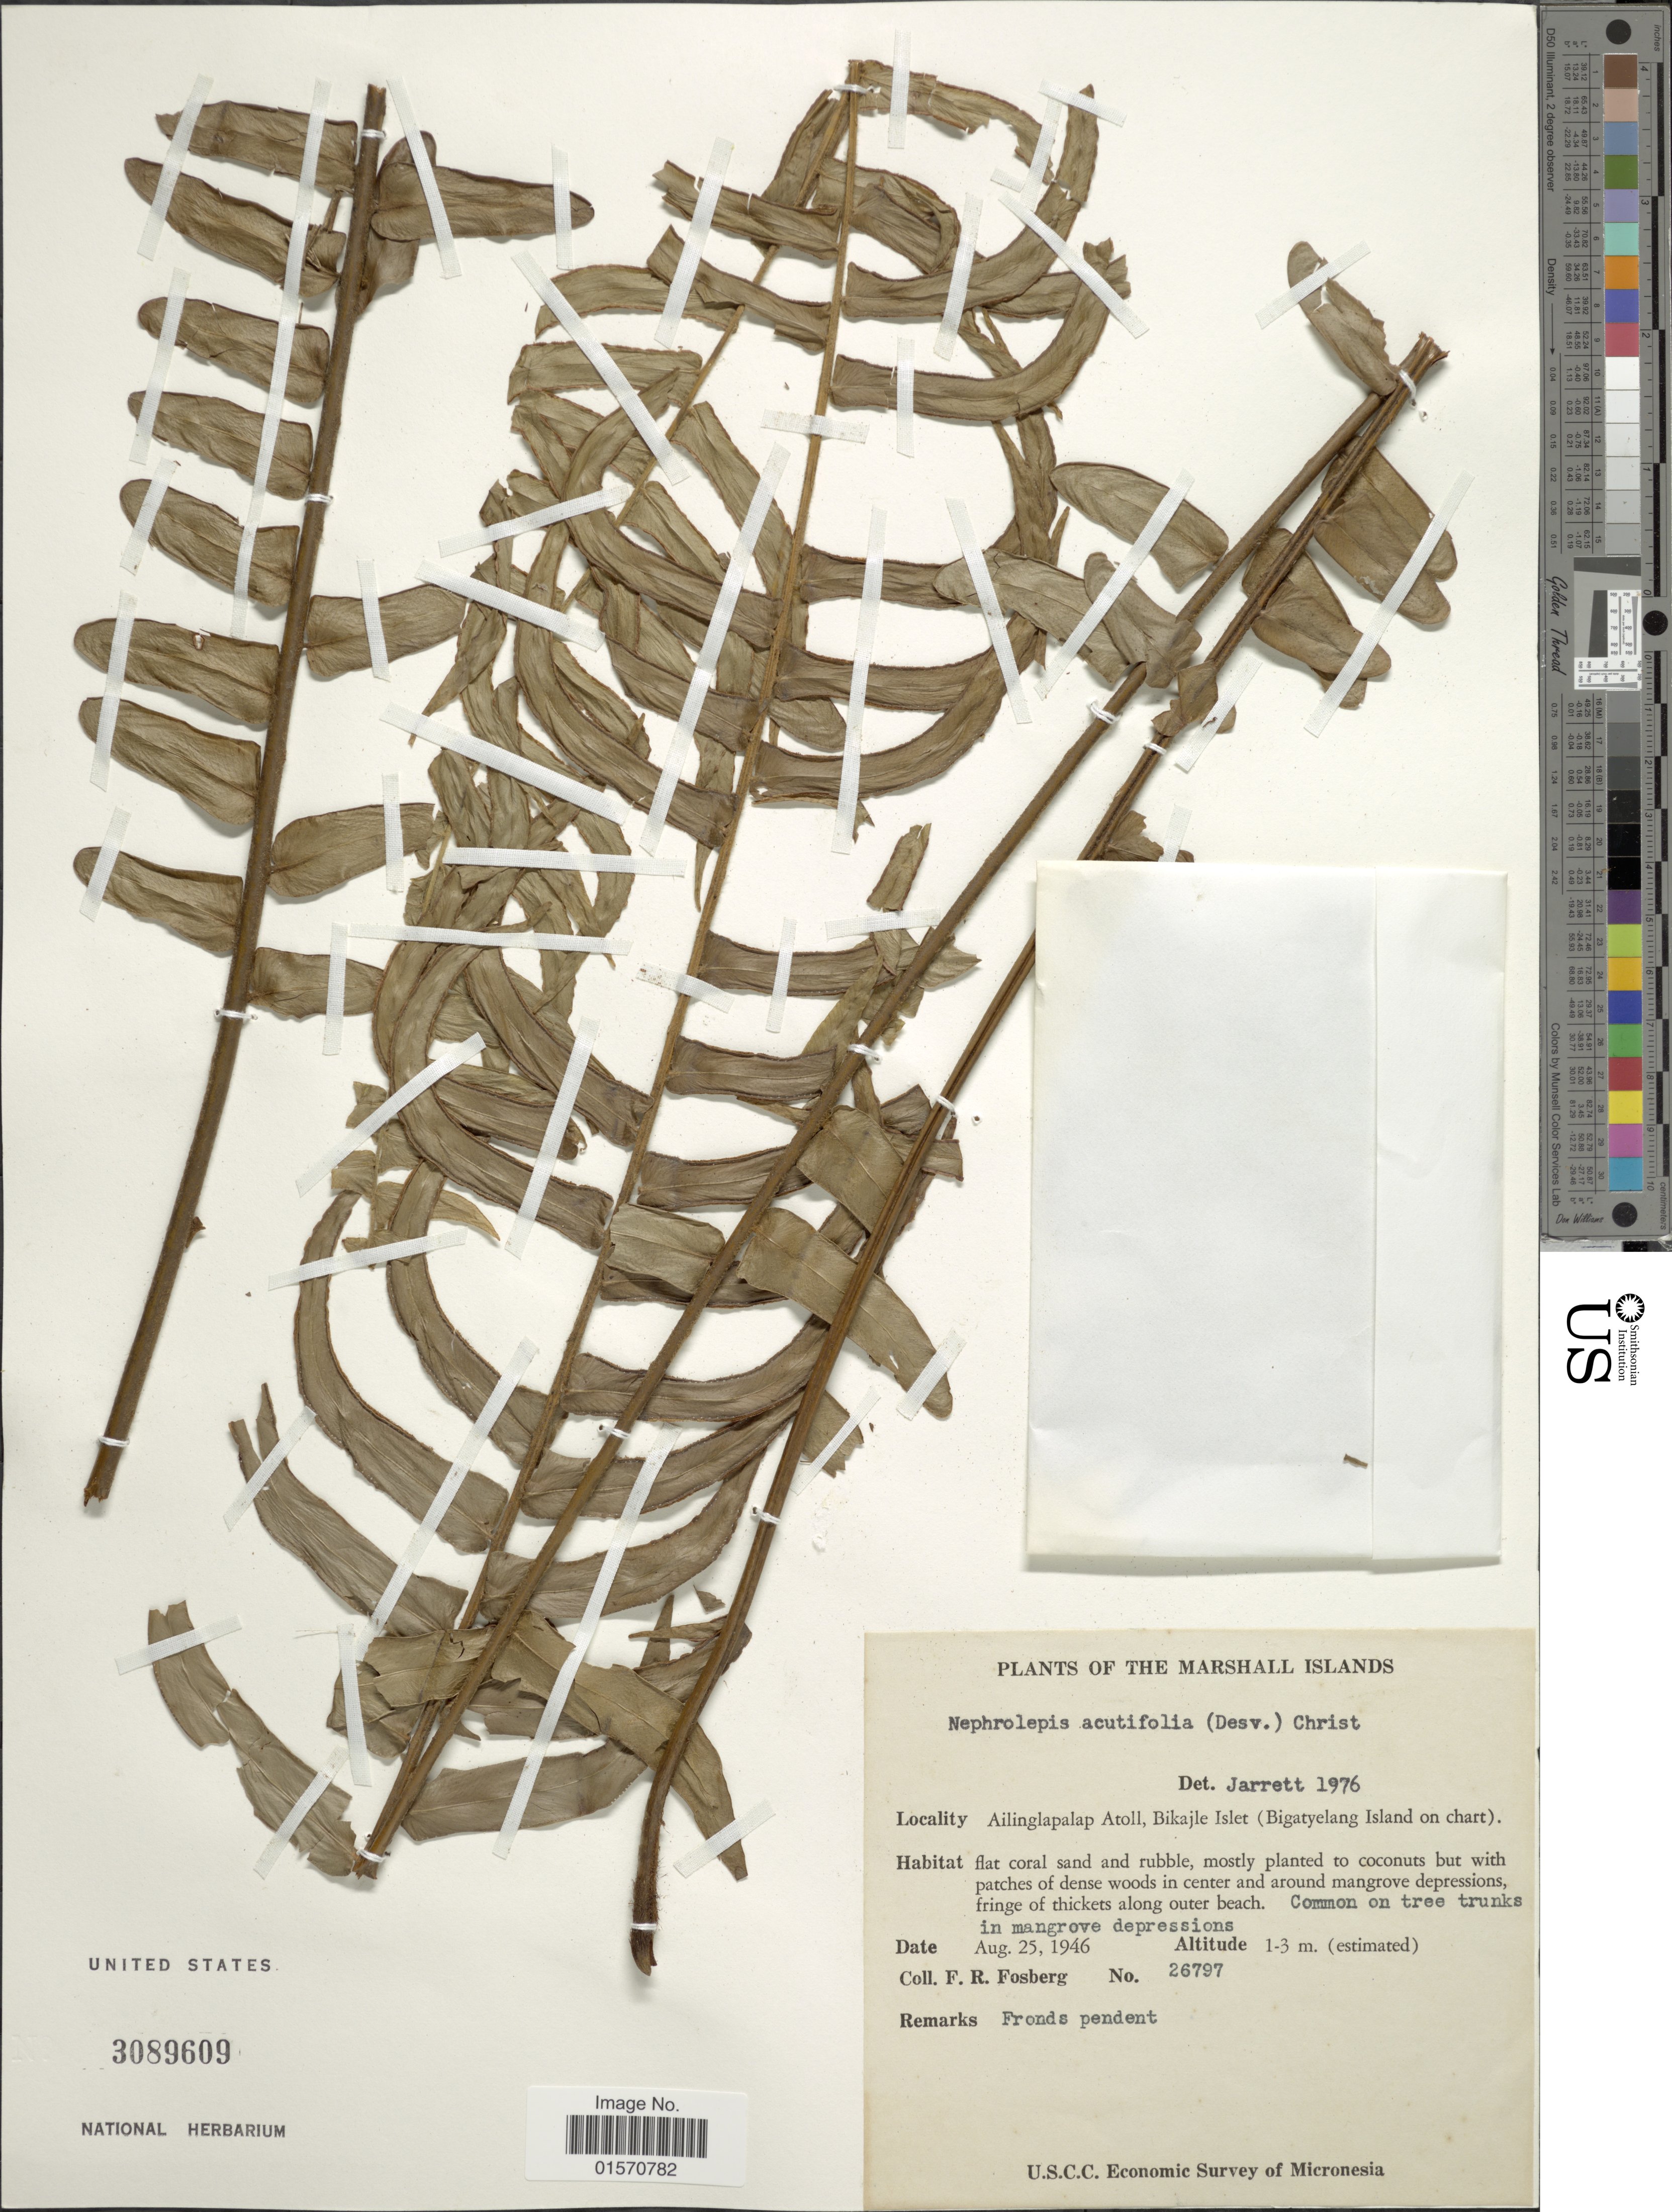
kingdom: Plantae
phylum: Tracheophyta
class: Polypodiopsida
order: Polypodiales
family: Nephrolepidaceae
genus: Nephrolepis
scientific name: Nephrolepis acutifolia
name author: (Desv.) Chr.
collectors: F. R. Fosberg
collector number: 26797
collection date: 1946-08-25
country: Marshall Islands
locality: Ailinglapalap Atoll, Bikajle Islet (Bigatyelang Island on chart)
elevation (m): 1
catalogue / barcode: US 3089609